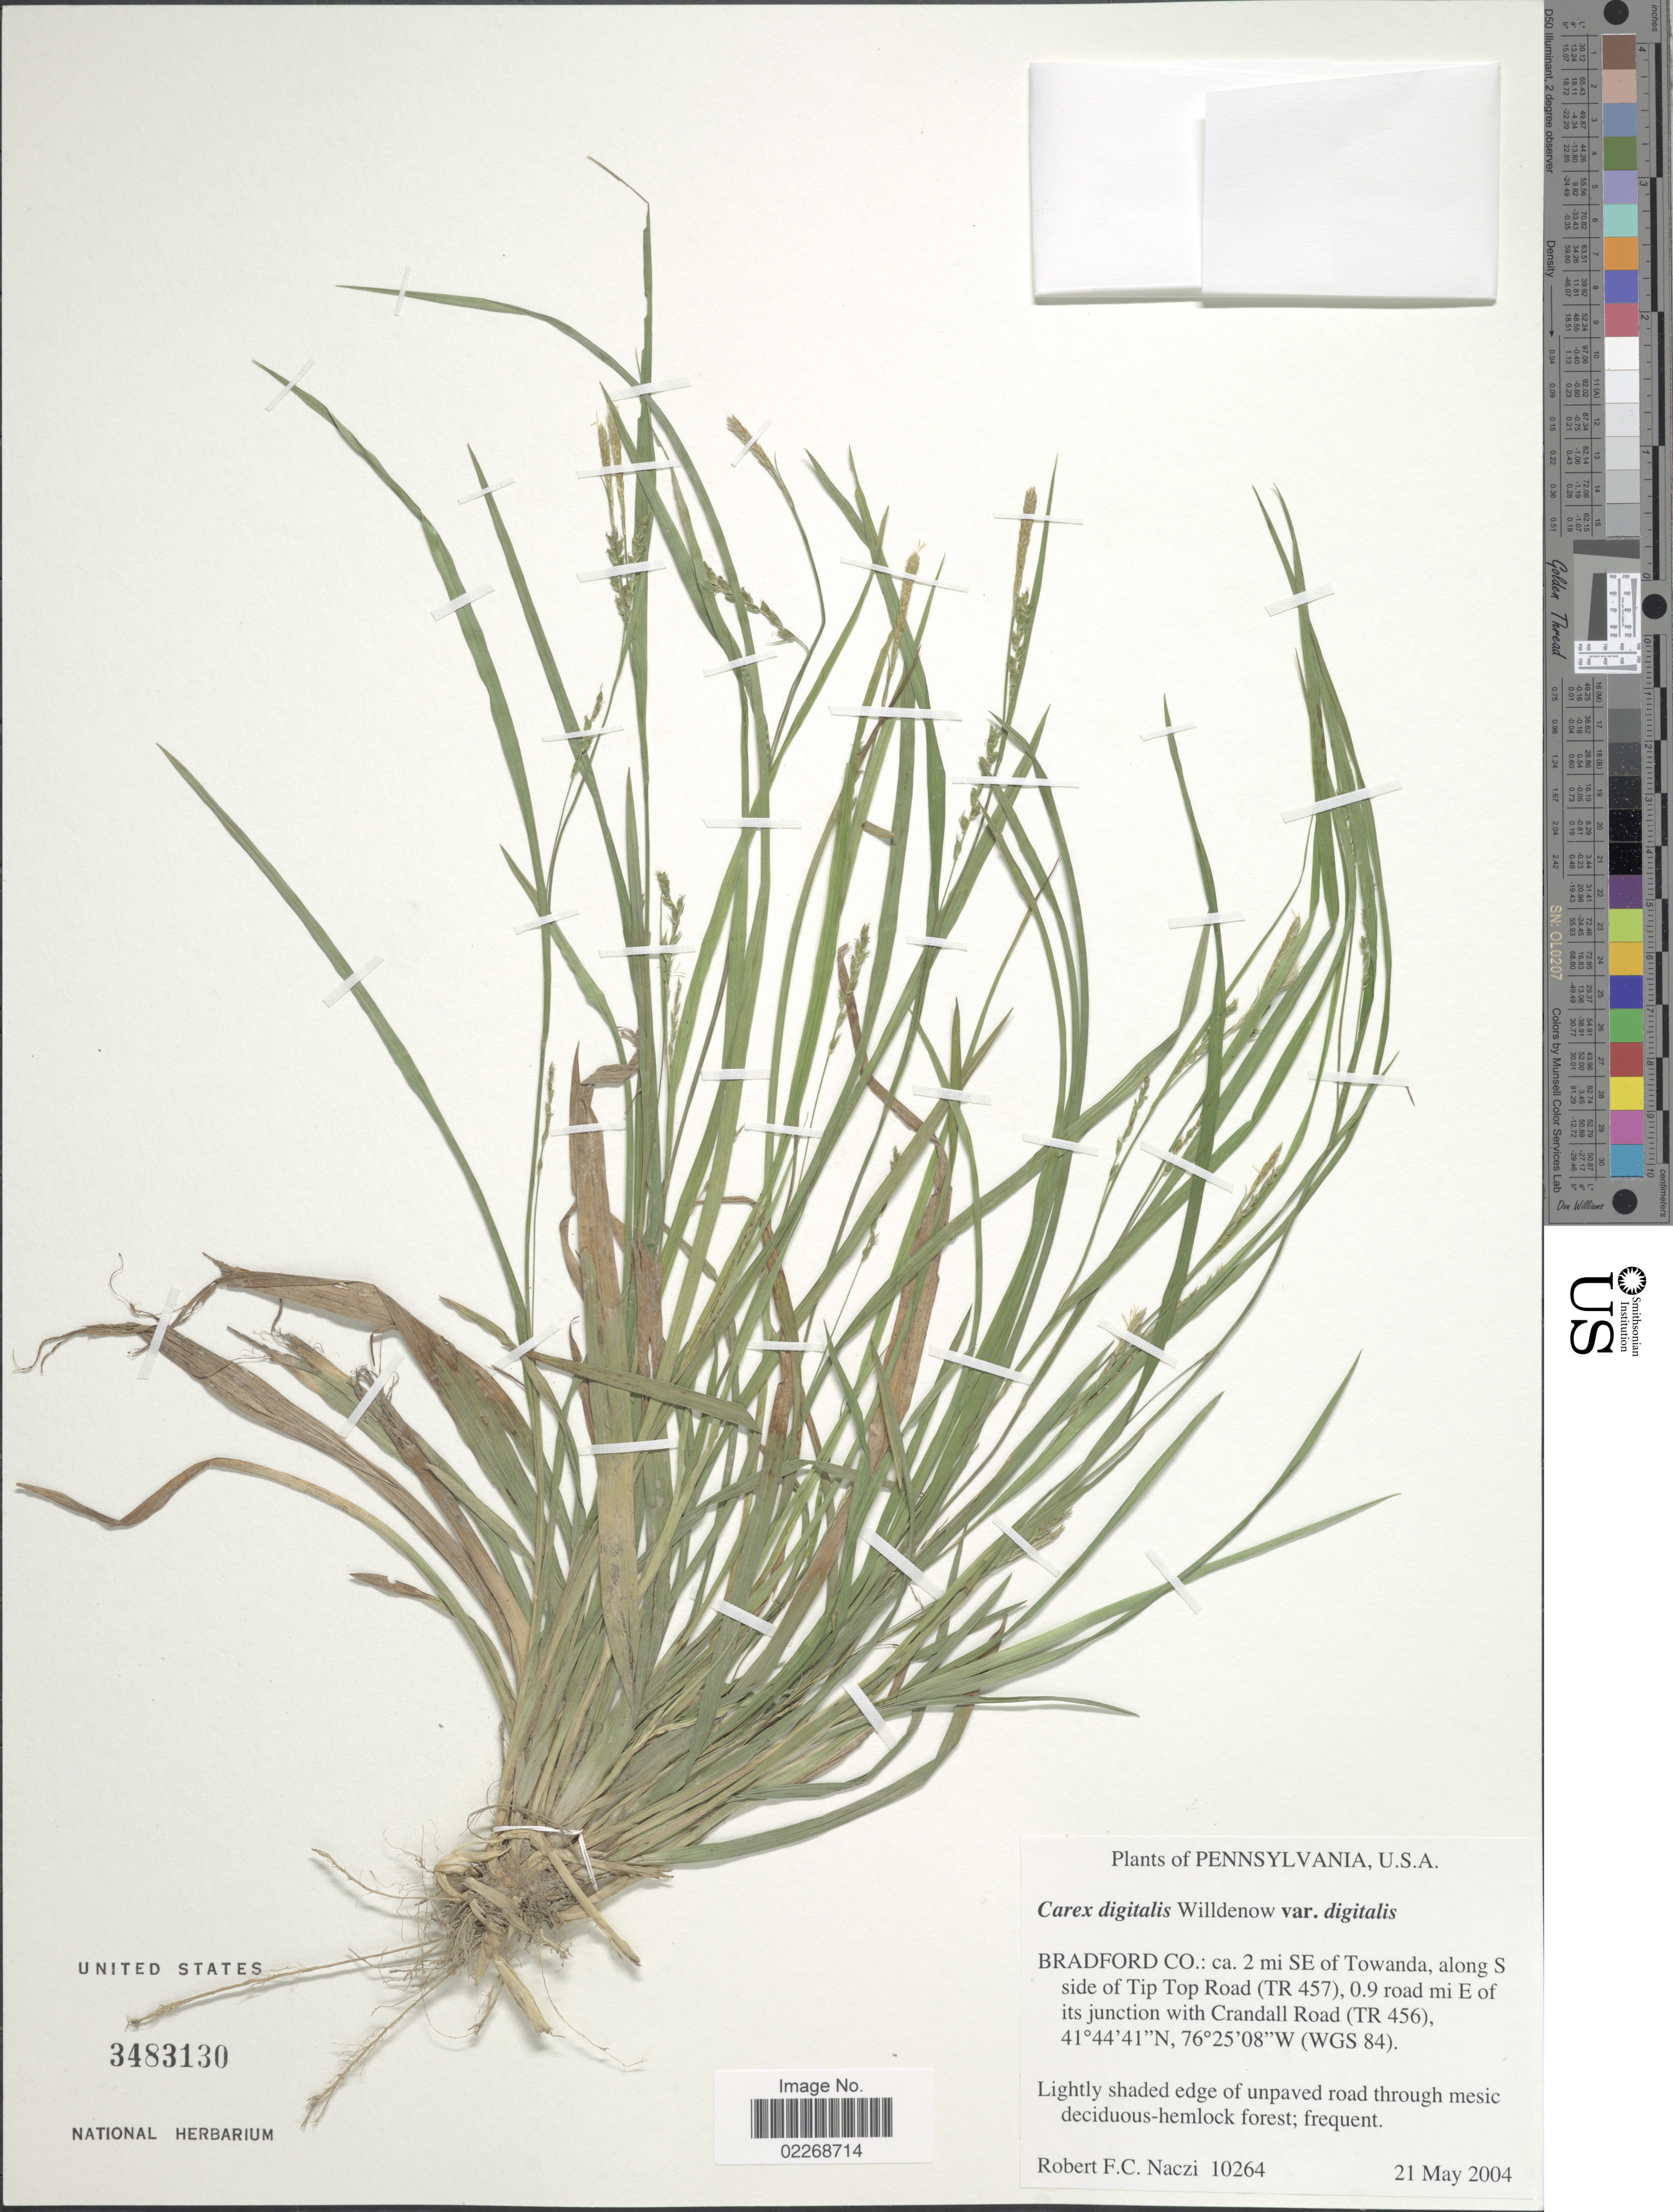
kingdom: Plantae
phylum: Tracheophyta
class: Liliopsida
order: Poales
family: Cyperaceae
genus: Carex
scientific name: Carex digitalis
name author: Willd.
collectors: R. F. C. Naczi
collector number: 10264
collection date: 2004-05-21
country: United States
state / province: Pennsylvania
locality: Bradford Co.: ca. 2 mi SE of Townada, along S side of Tip Top Road (TR 457), 0.9 road mi E of its junction with Crandall Road (TR 456), (WGS 84)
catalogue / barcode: US 3483130